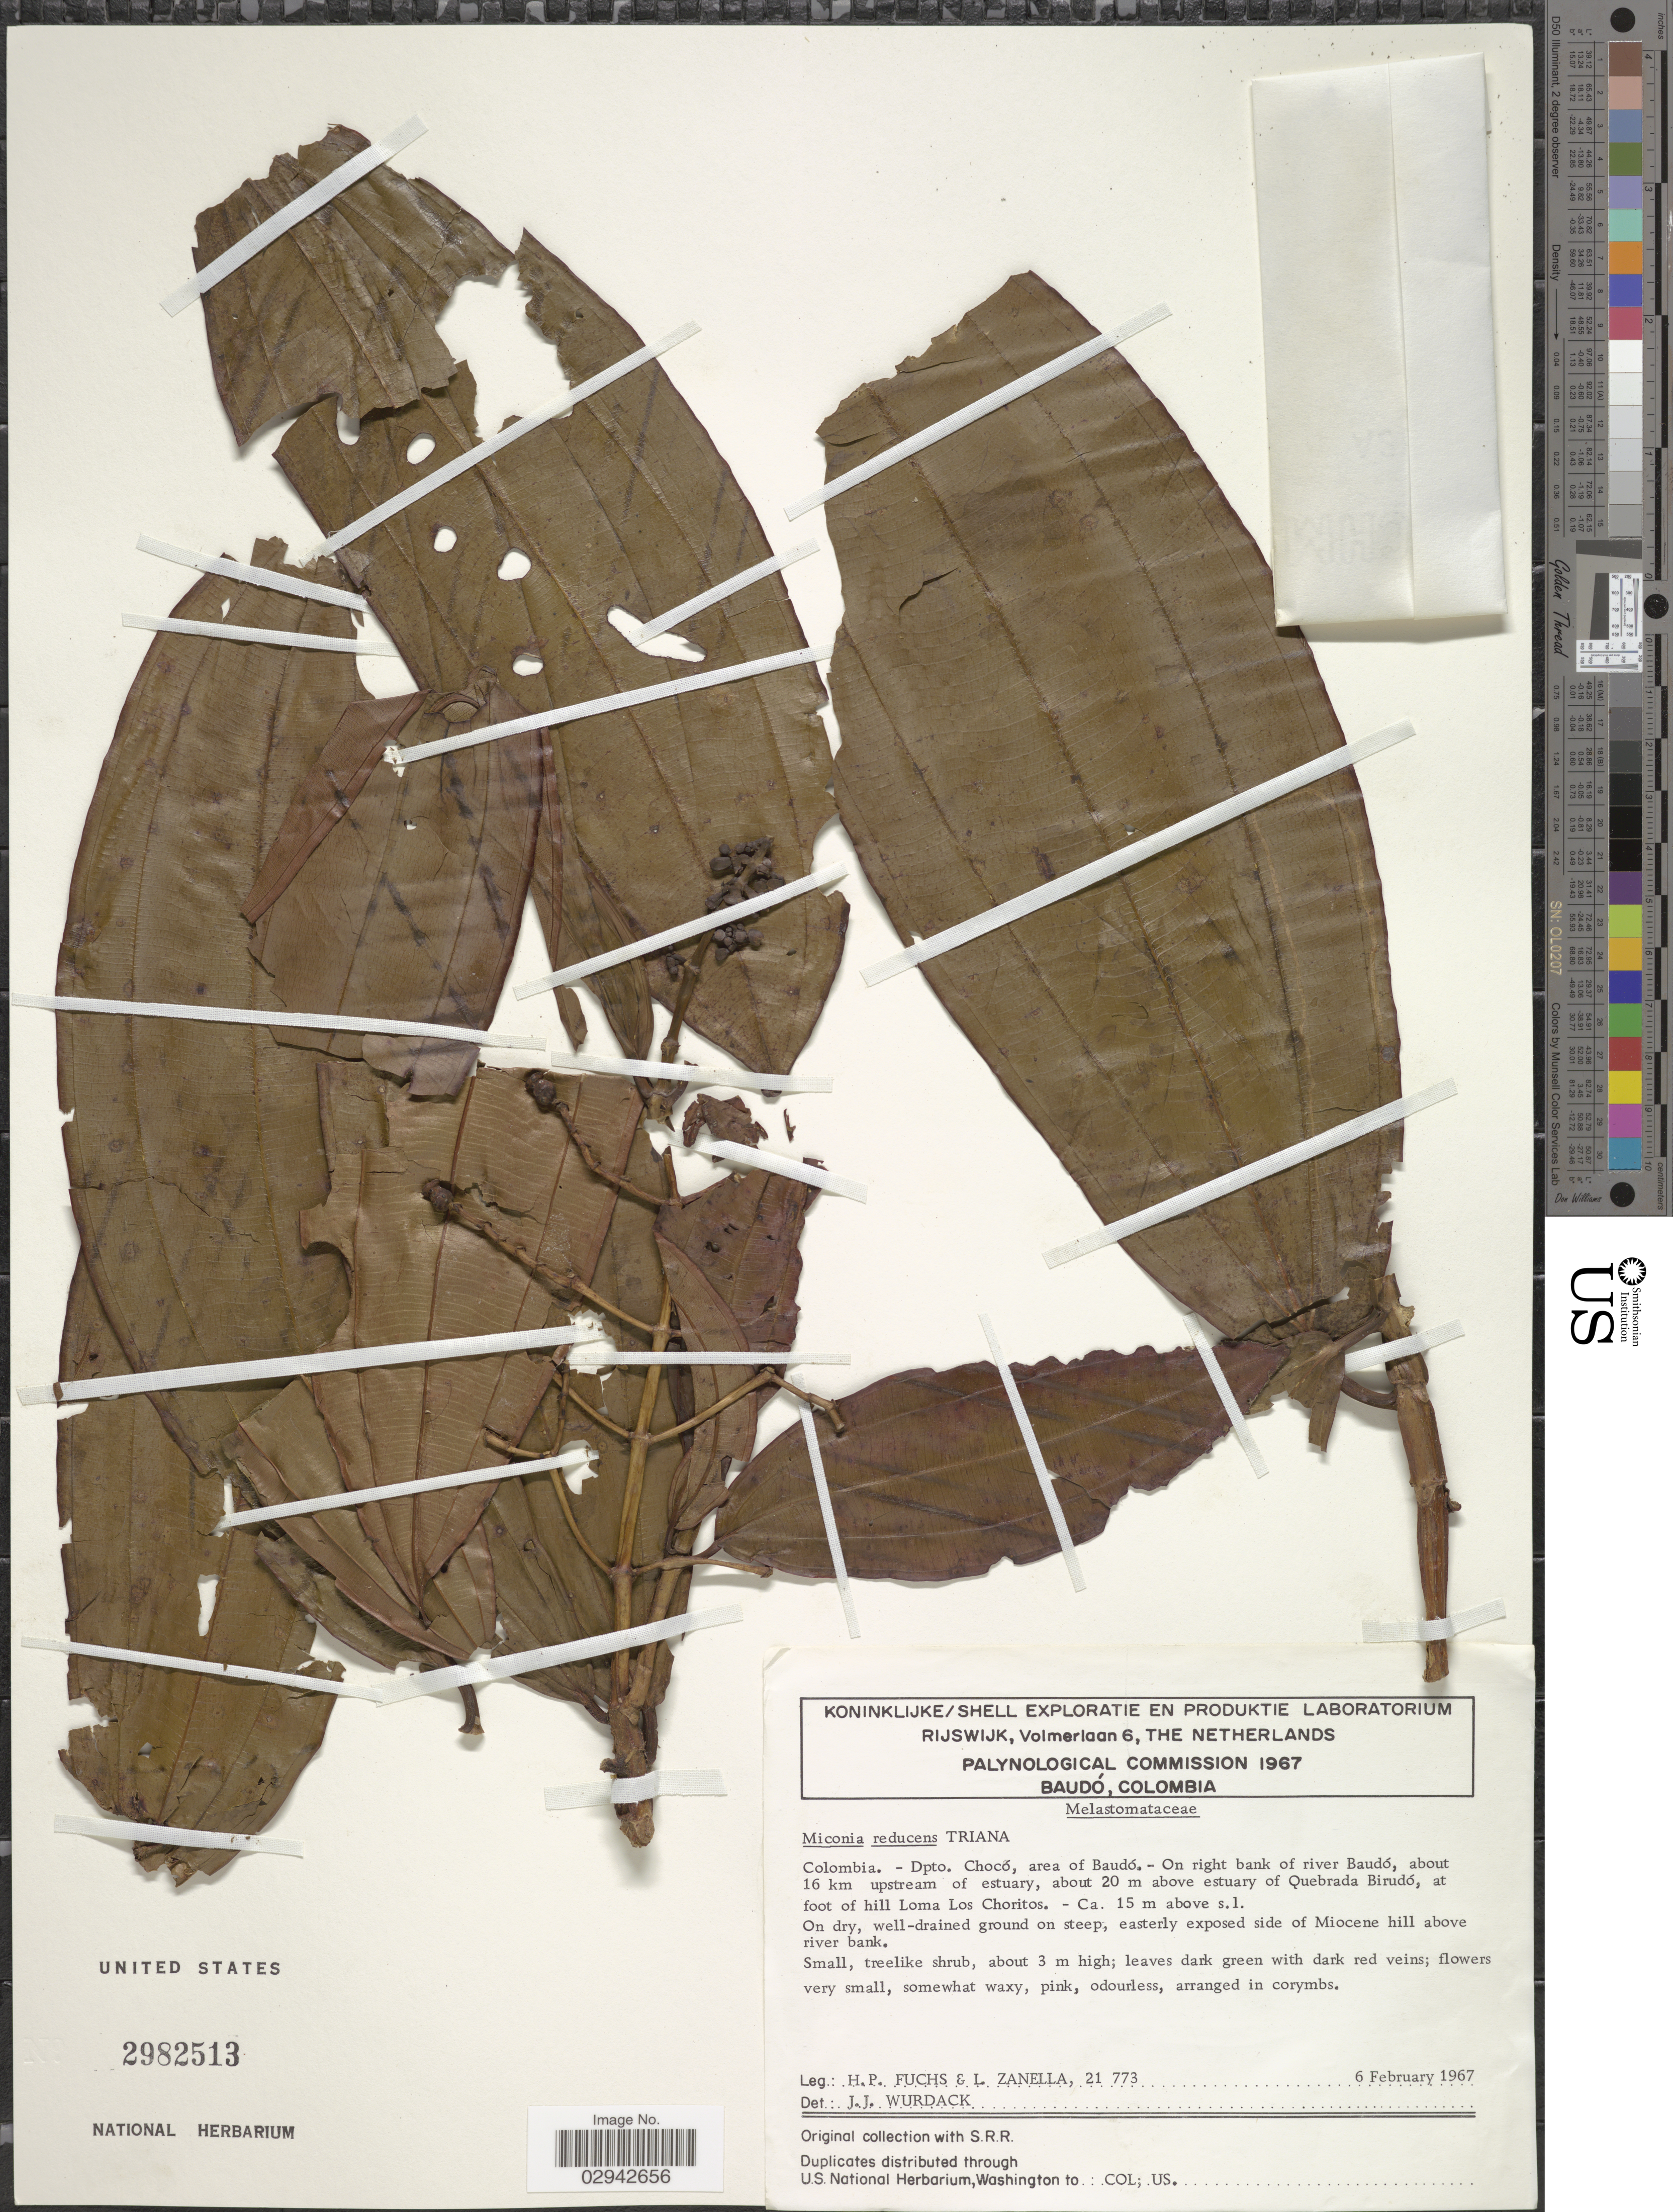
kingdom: Plantae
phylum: Tracheophyta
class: Magnoliopsida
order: Myrtales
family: Melastomataceae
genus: Miconia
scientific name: Miconia reducens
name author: Triana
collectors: H. P. Fuchs & L. Zanella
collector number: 21773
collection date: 1967-02-06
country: Colombia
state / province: Chocó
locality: Dpto. Chocó, area of Baudó, On right bank of Rio Baudo, about 16 km upstream of estuary, about 20 m above estuary of Quebrada Birudó, at foot of hill Loma Los Choritos, Ca. 15 , above s.l.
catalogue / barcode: US 2982513